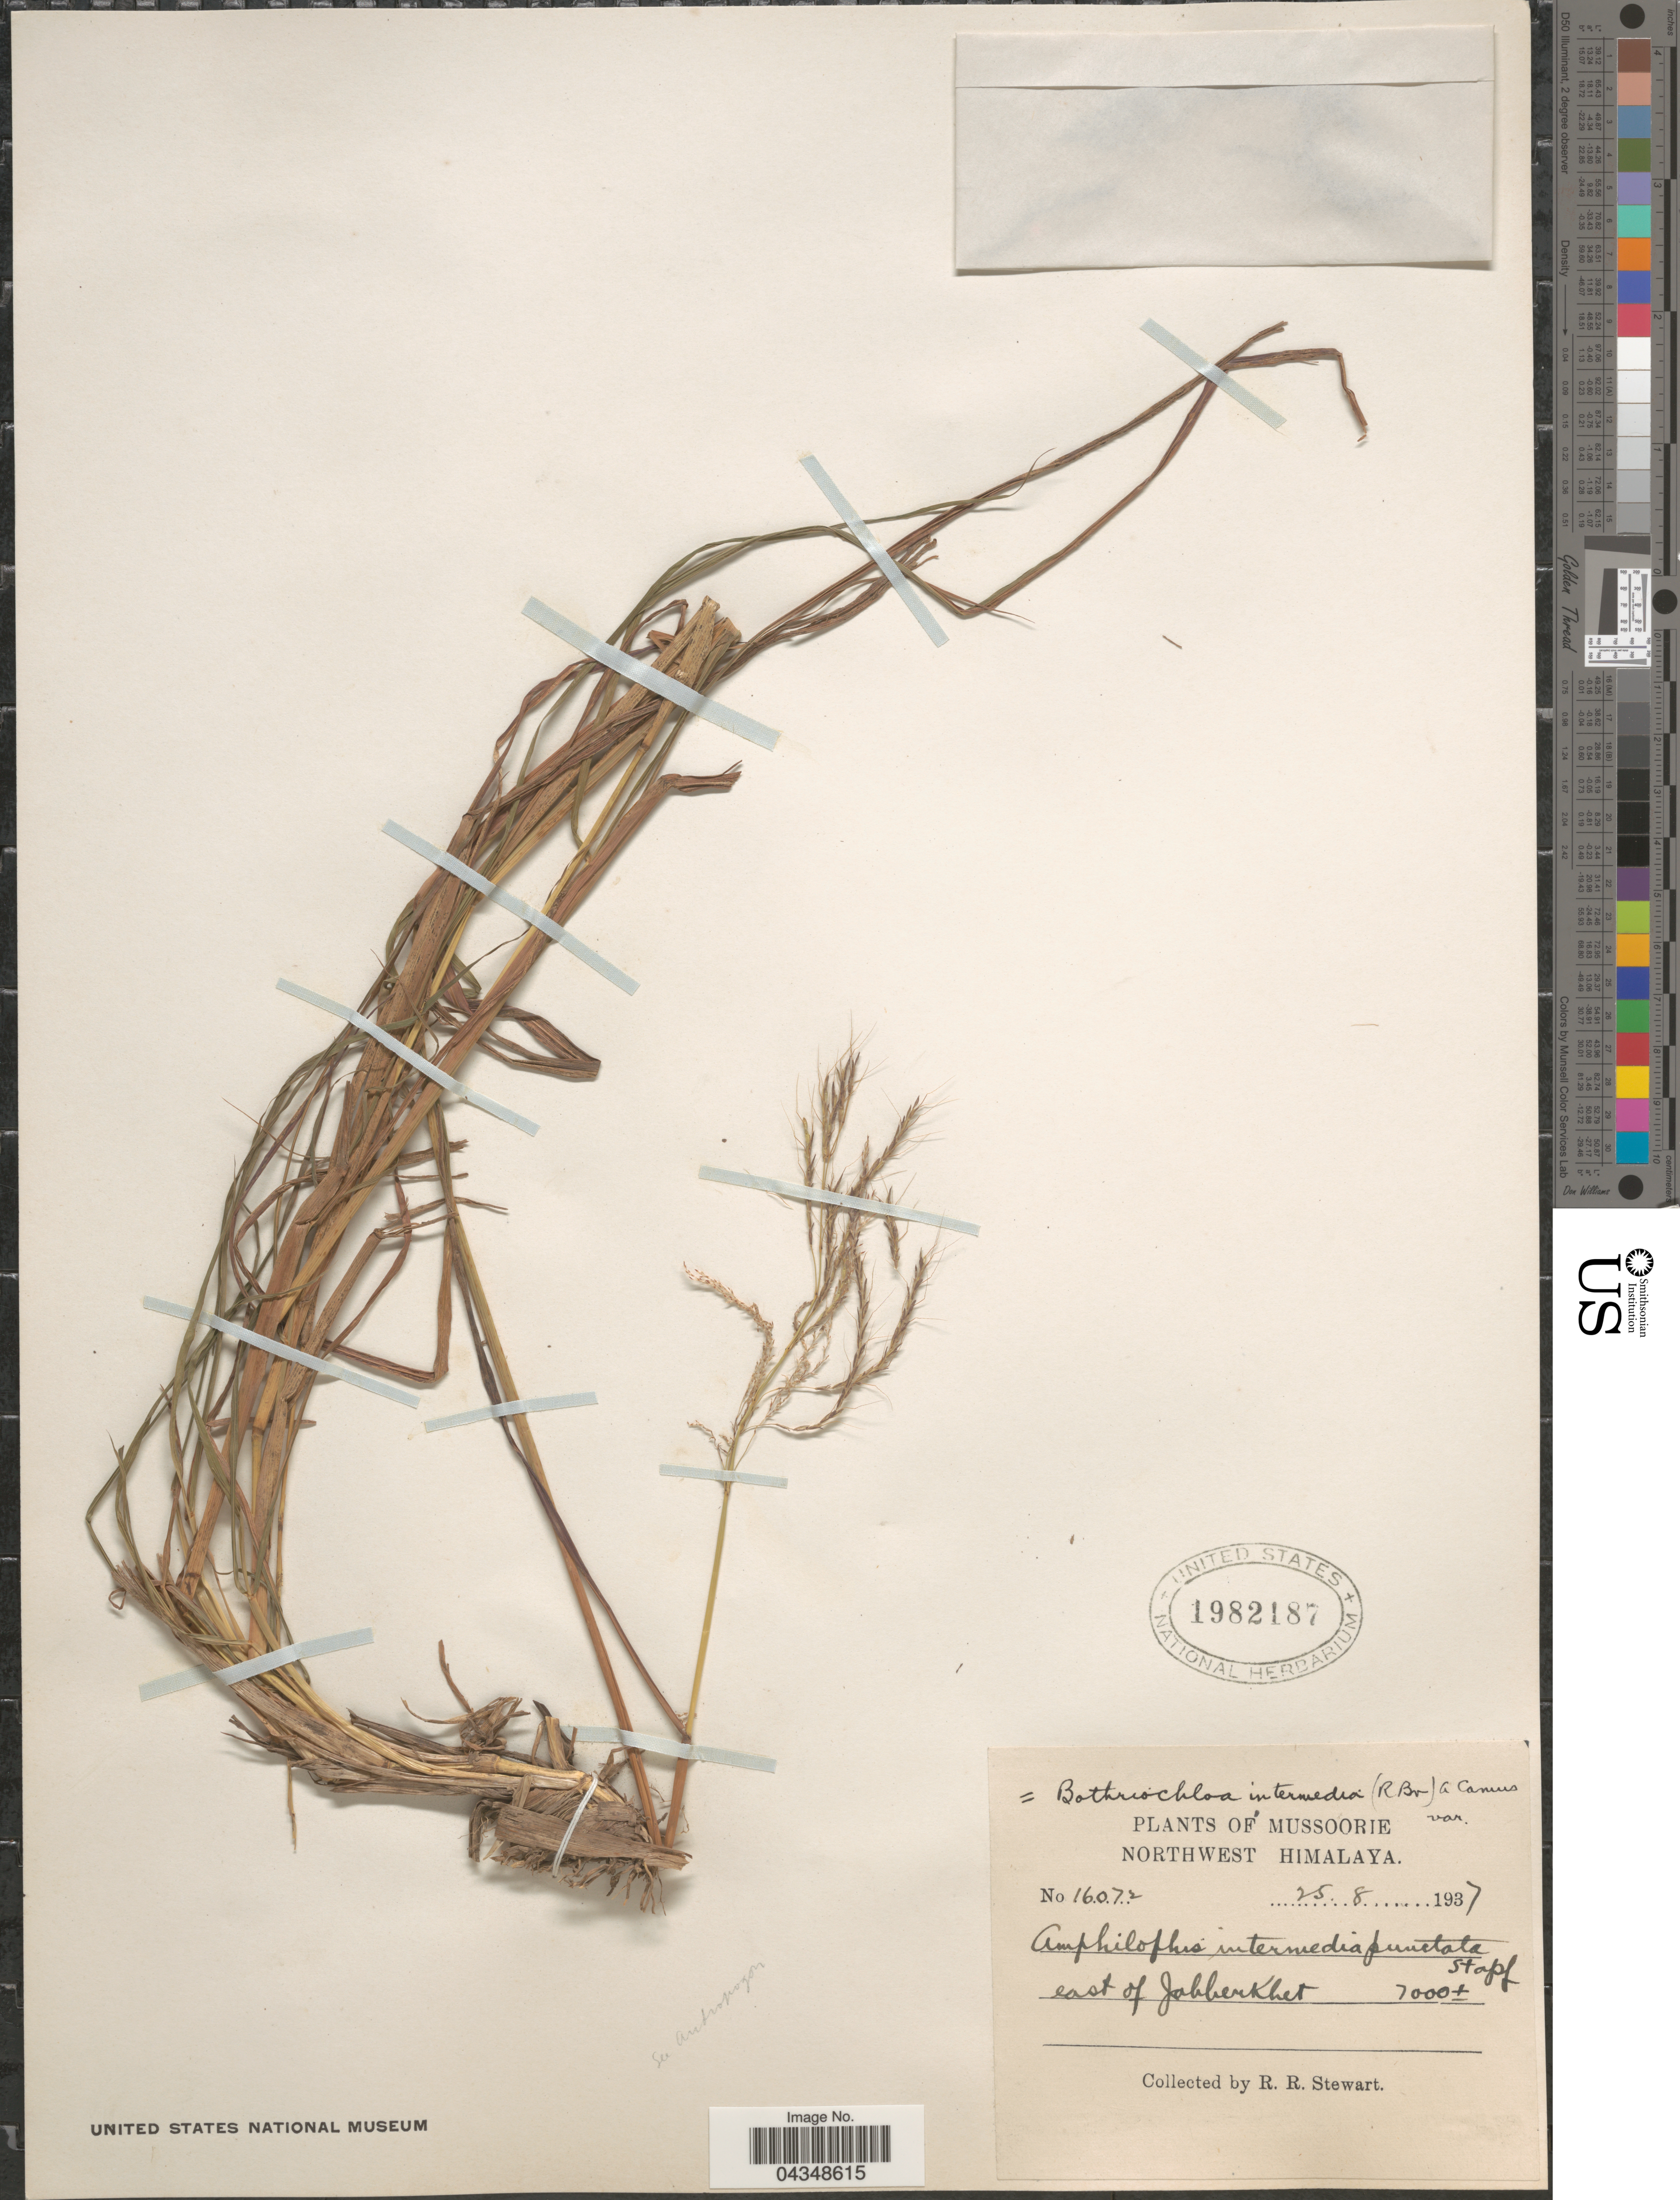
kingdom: Plantae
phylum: Tracheophyta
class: Liliopsida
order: Poales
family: Poaceae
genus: Bothriochloa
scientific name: Bothriochloa bladhii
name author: (Retz.) S.T. Blake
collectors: R. Stewart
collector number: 16072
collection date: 1937-08-25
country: India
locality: Mussoorie. Northwest Himalaya. East of Jabberkhet.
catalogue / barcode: US 1982187